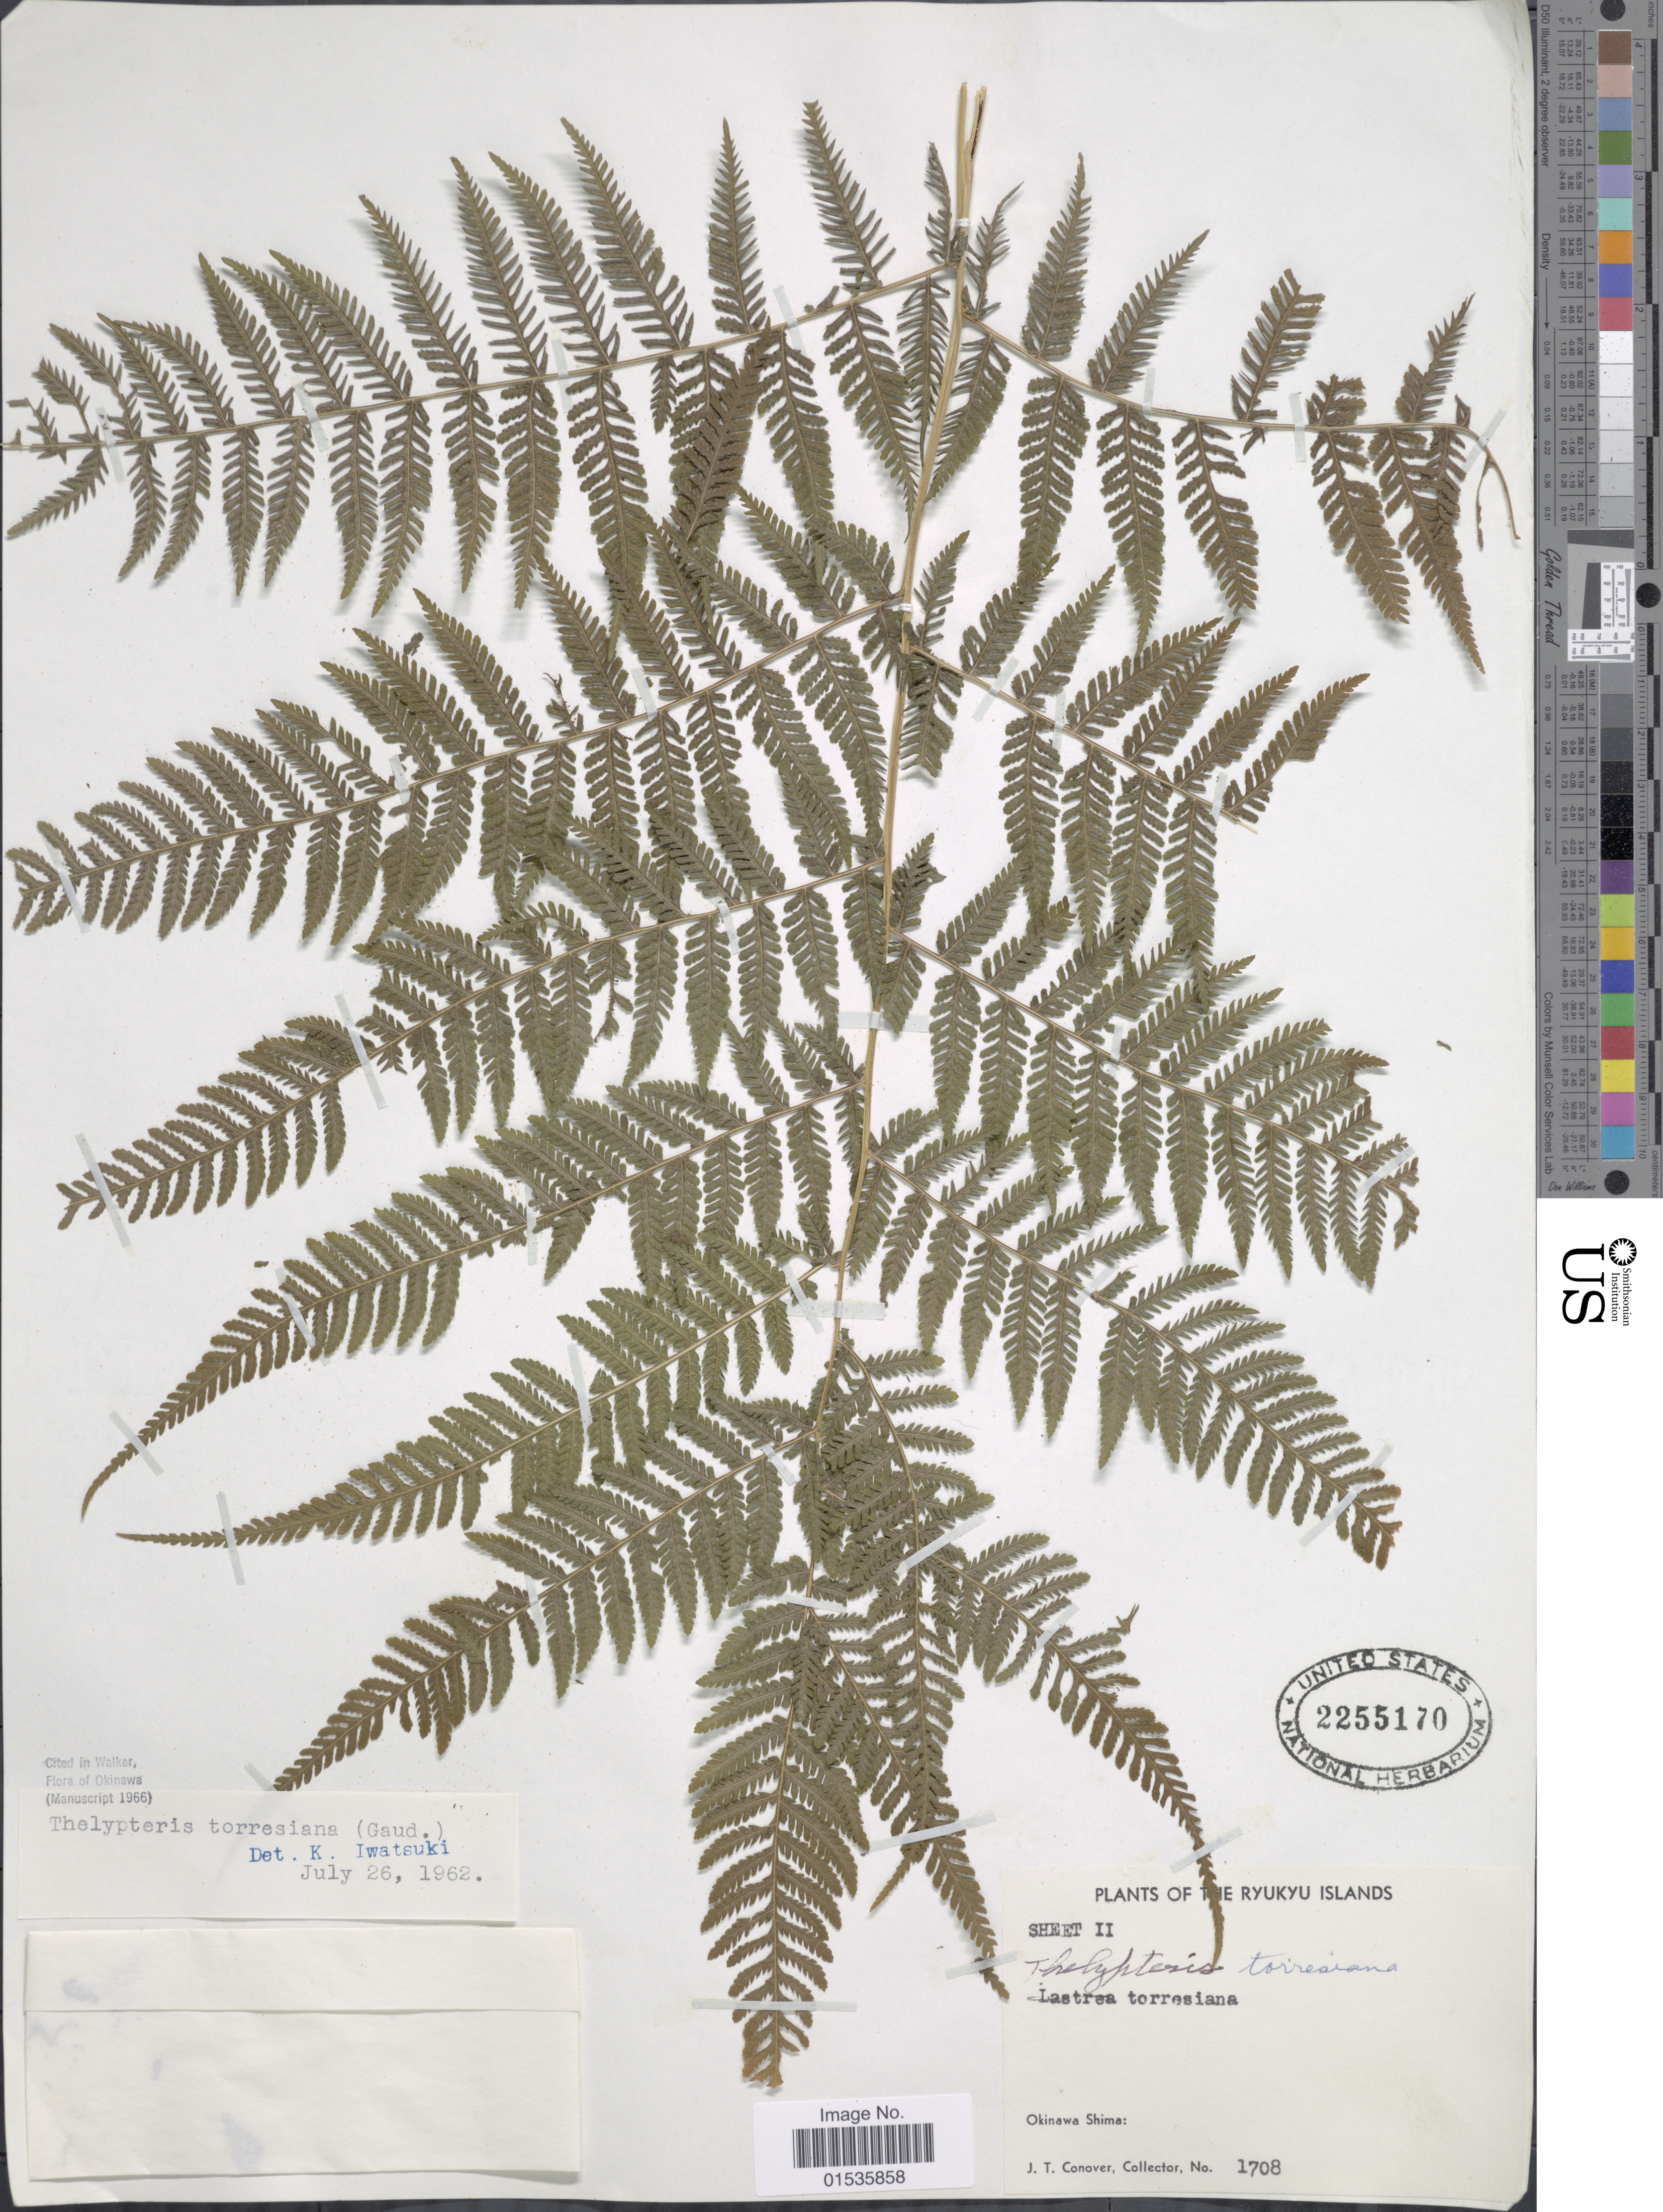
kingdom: Plantae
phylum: Tracheophyta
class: Polypodiopsida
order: Polypodiales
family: Thelypteridaceae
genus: Macrothelypteris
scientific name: Macrothelypteris torresiana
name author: (Gaudich.) Ching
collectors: J. T. Conover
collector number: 1708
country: Japan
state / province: Okinawa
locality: Ryukyu Islands. Okinawa Shima.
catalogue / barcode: US 2255170